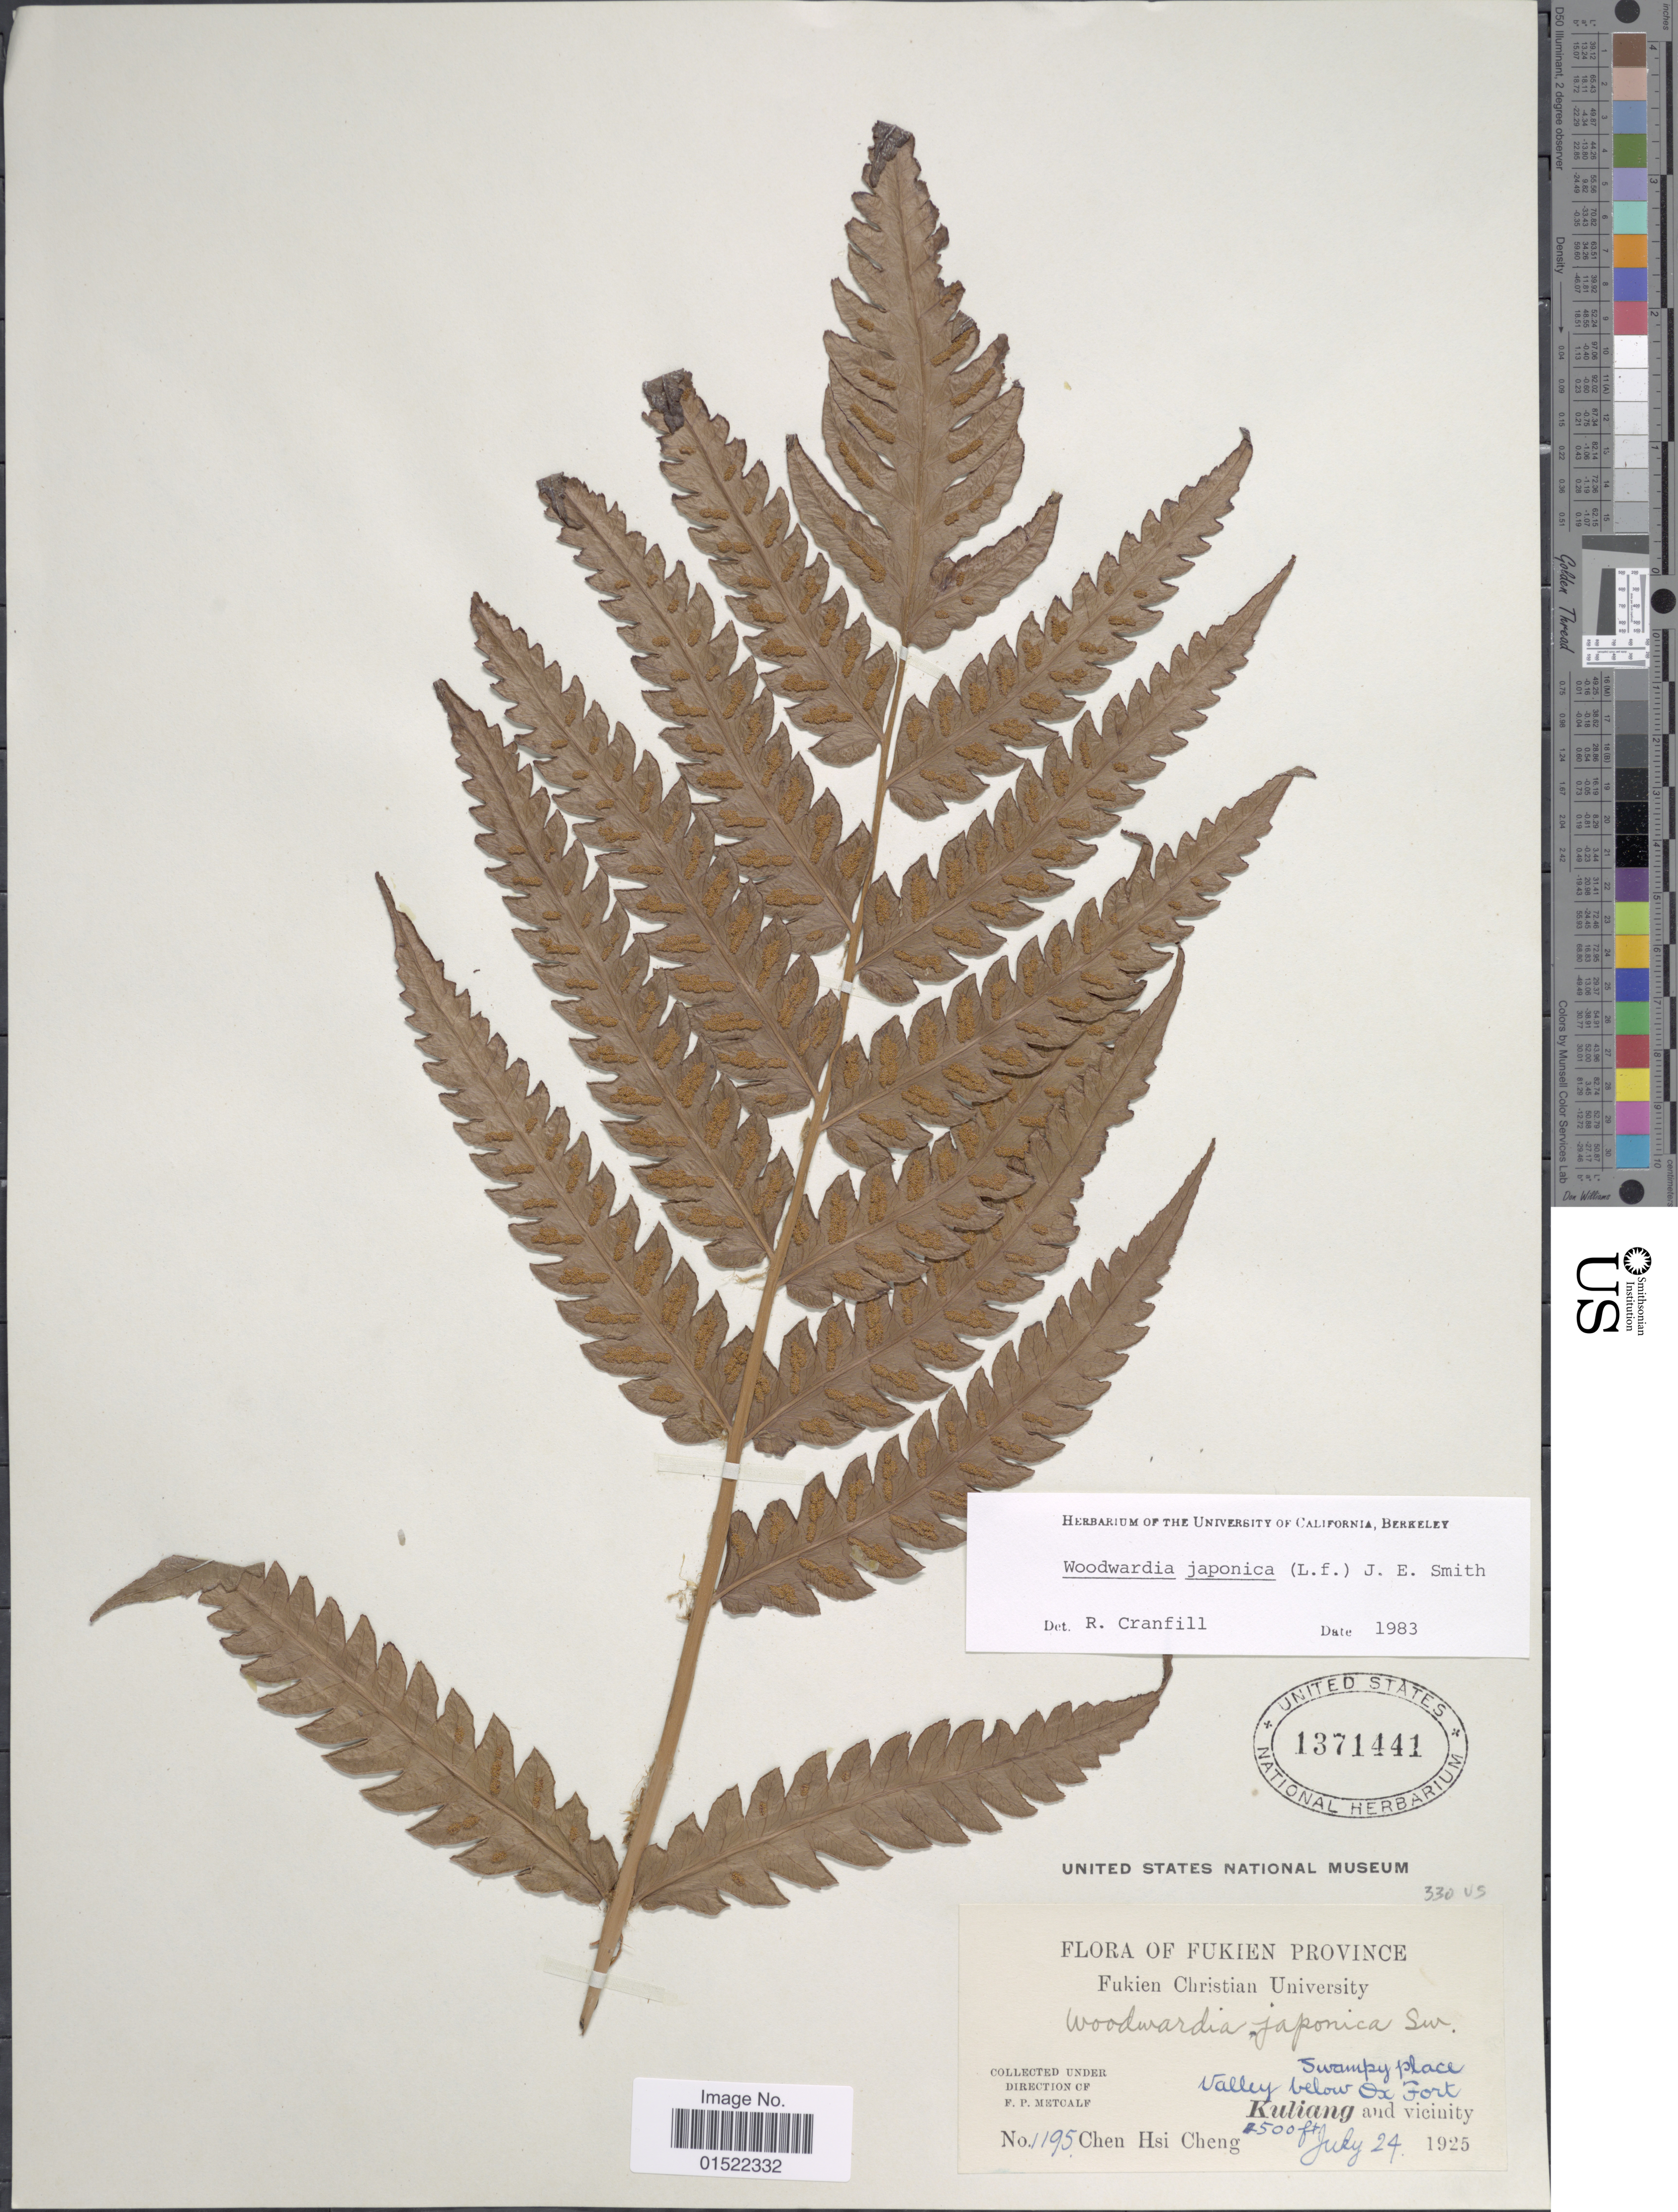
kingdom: Plantae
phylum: Tracheophyta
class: Polypodiopsida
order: Polypodiales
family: Blechnaceae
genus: Woodwardia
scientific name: Woodwardia japonica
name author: (L. f.) Sm.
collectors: Chen Hsi Cheng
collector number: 1195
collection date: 1925-07-24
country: China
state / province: Fujian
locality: Fukien province, Swampy place, Valley below Ox Fort, Kuliang and vicinity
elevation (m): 152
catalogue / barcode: US 1371441